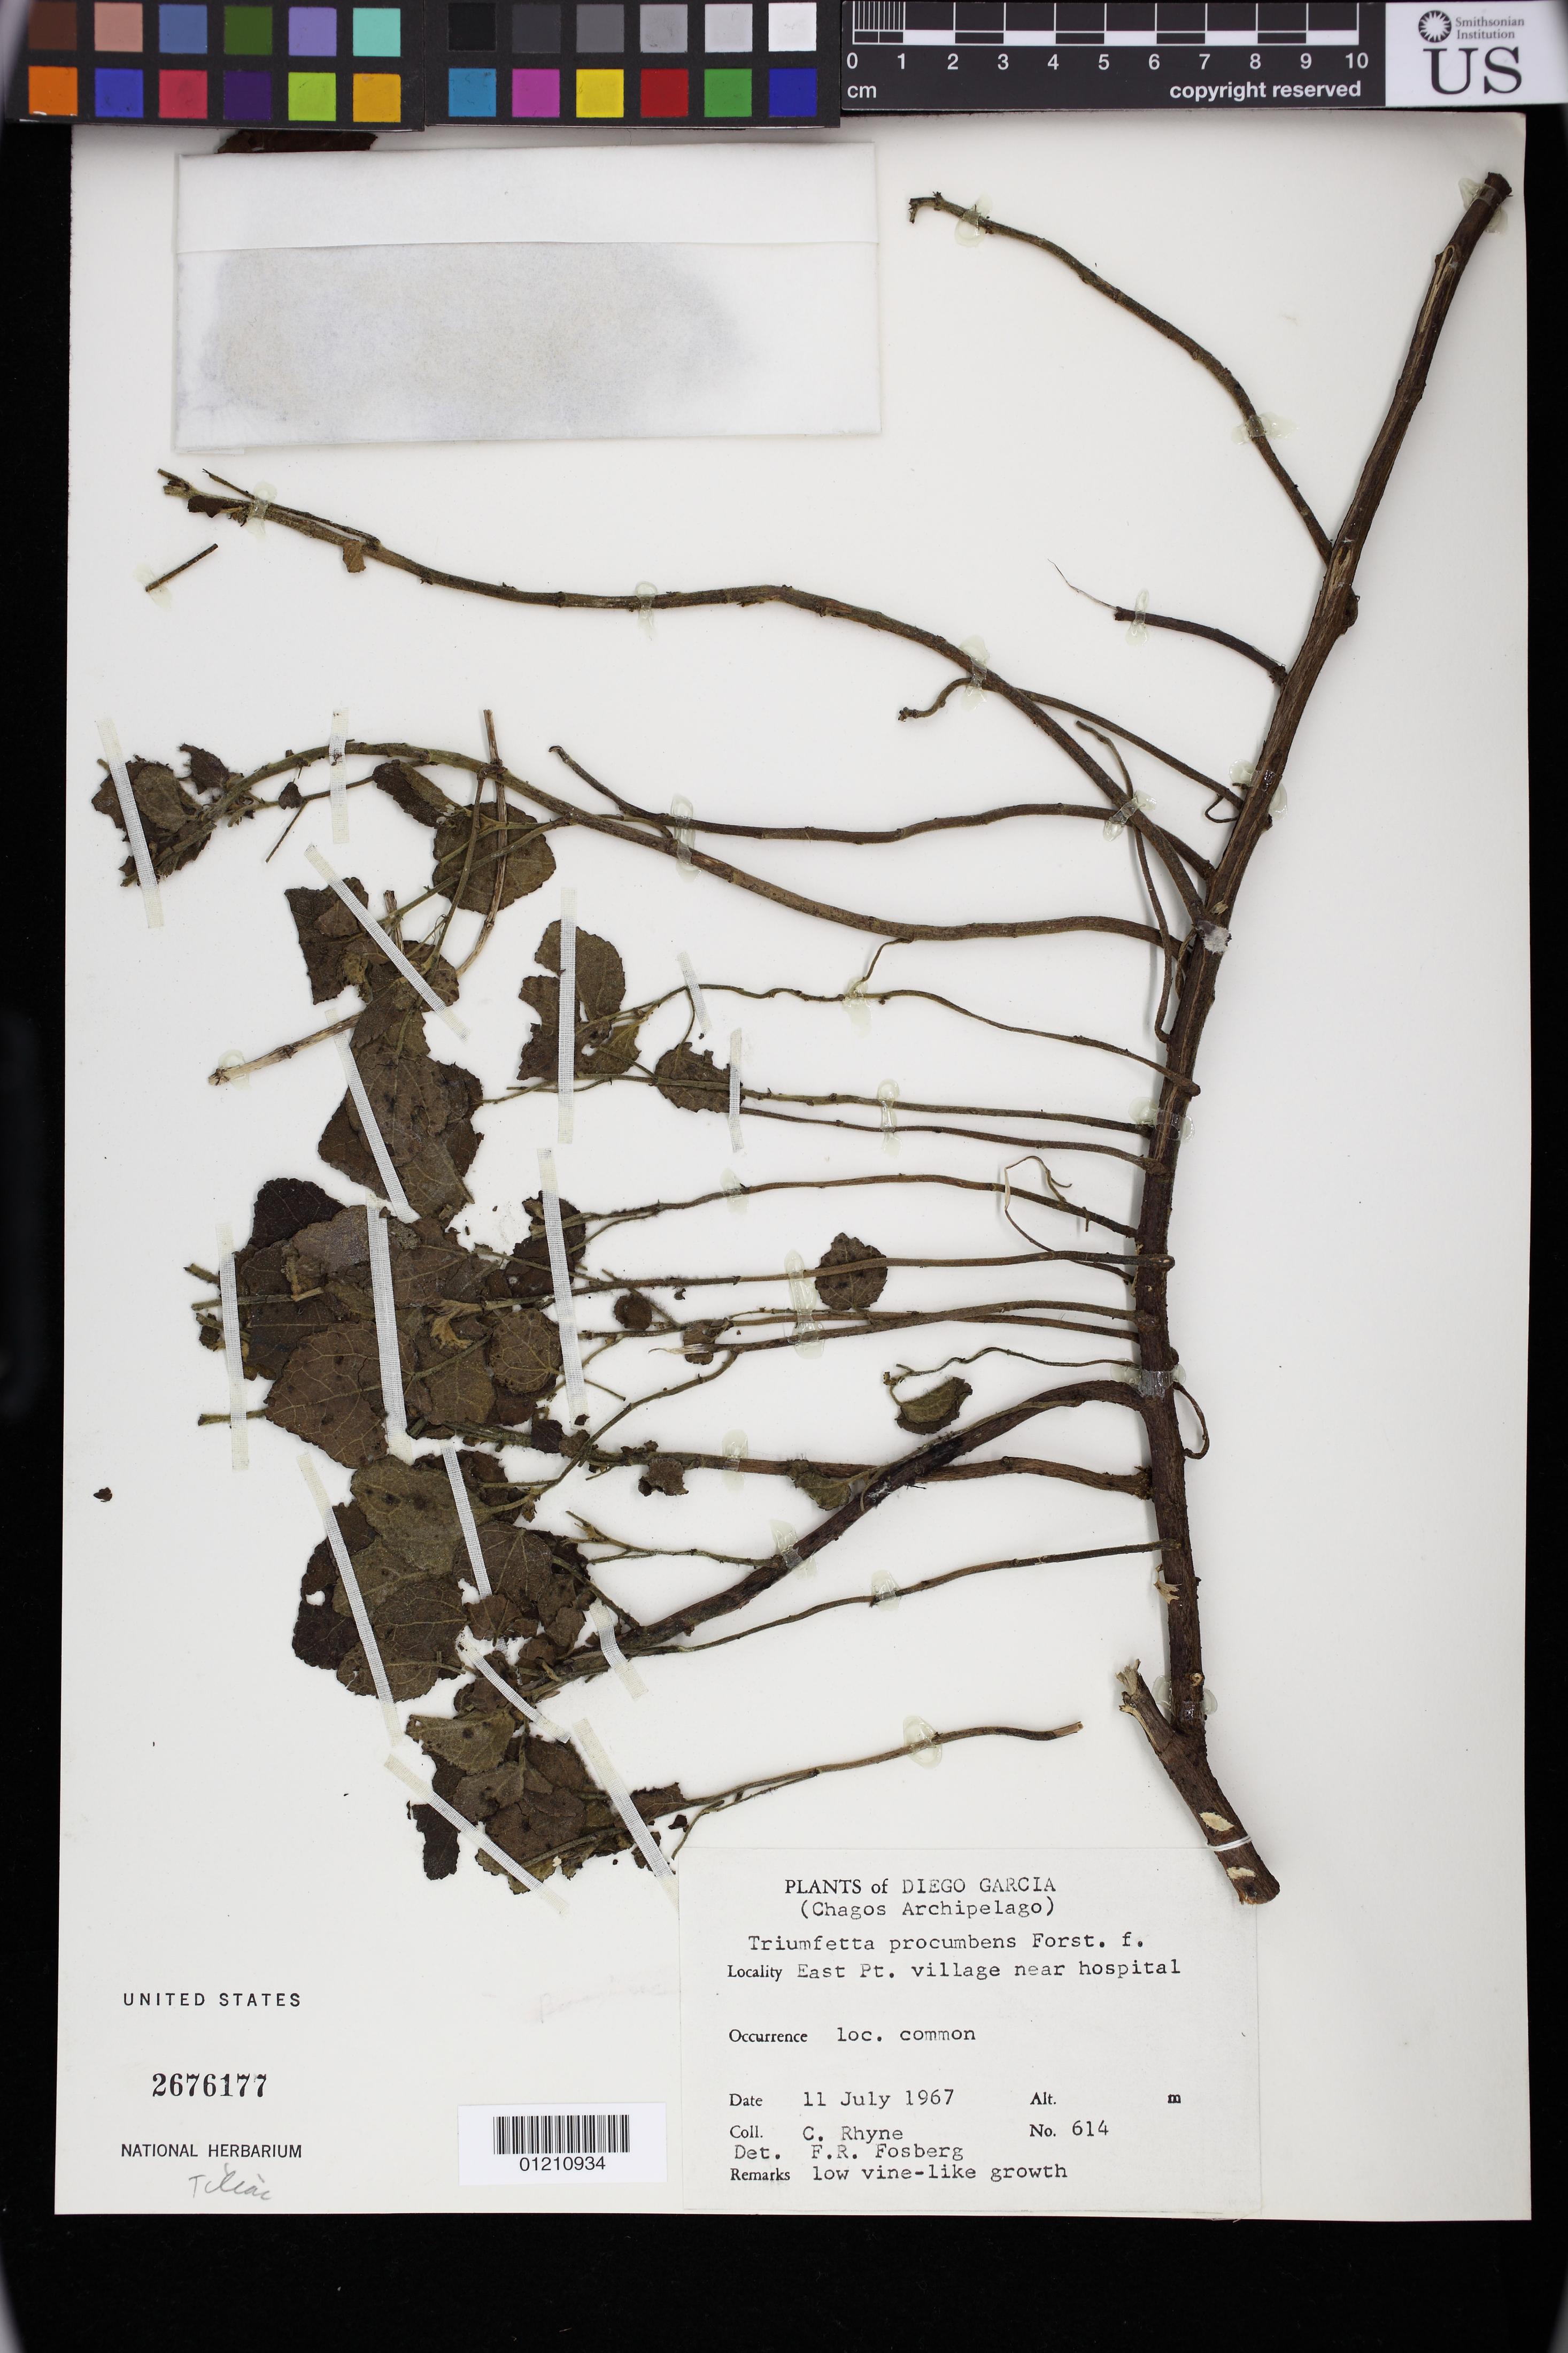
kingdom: Plantae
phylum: Tracheophyta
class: Magnoliopsida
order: Malvales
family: Malvaceae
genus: Triumfetta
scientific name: Triumfetta procumbens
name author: G. Forst.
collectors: C. Rhyne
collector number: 614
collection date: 1967-07-11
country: British Indian Ocean Territory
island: Diego Garcia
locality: East Pt. village near hospital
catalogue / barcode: US 2676177